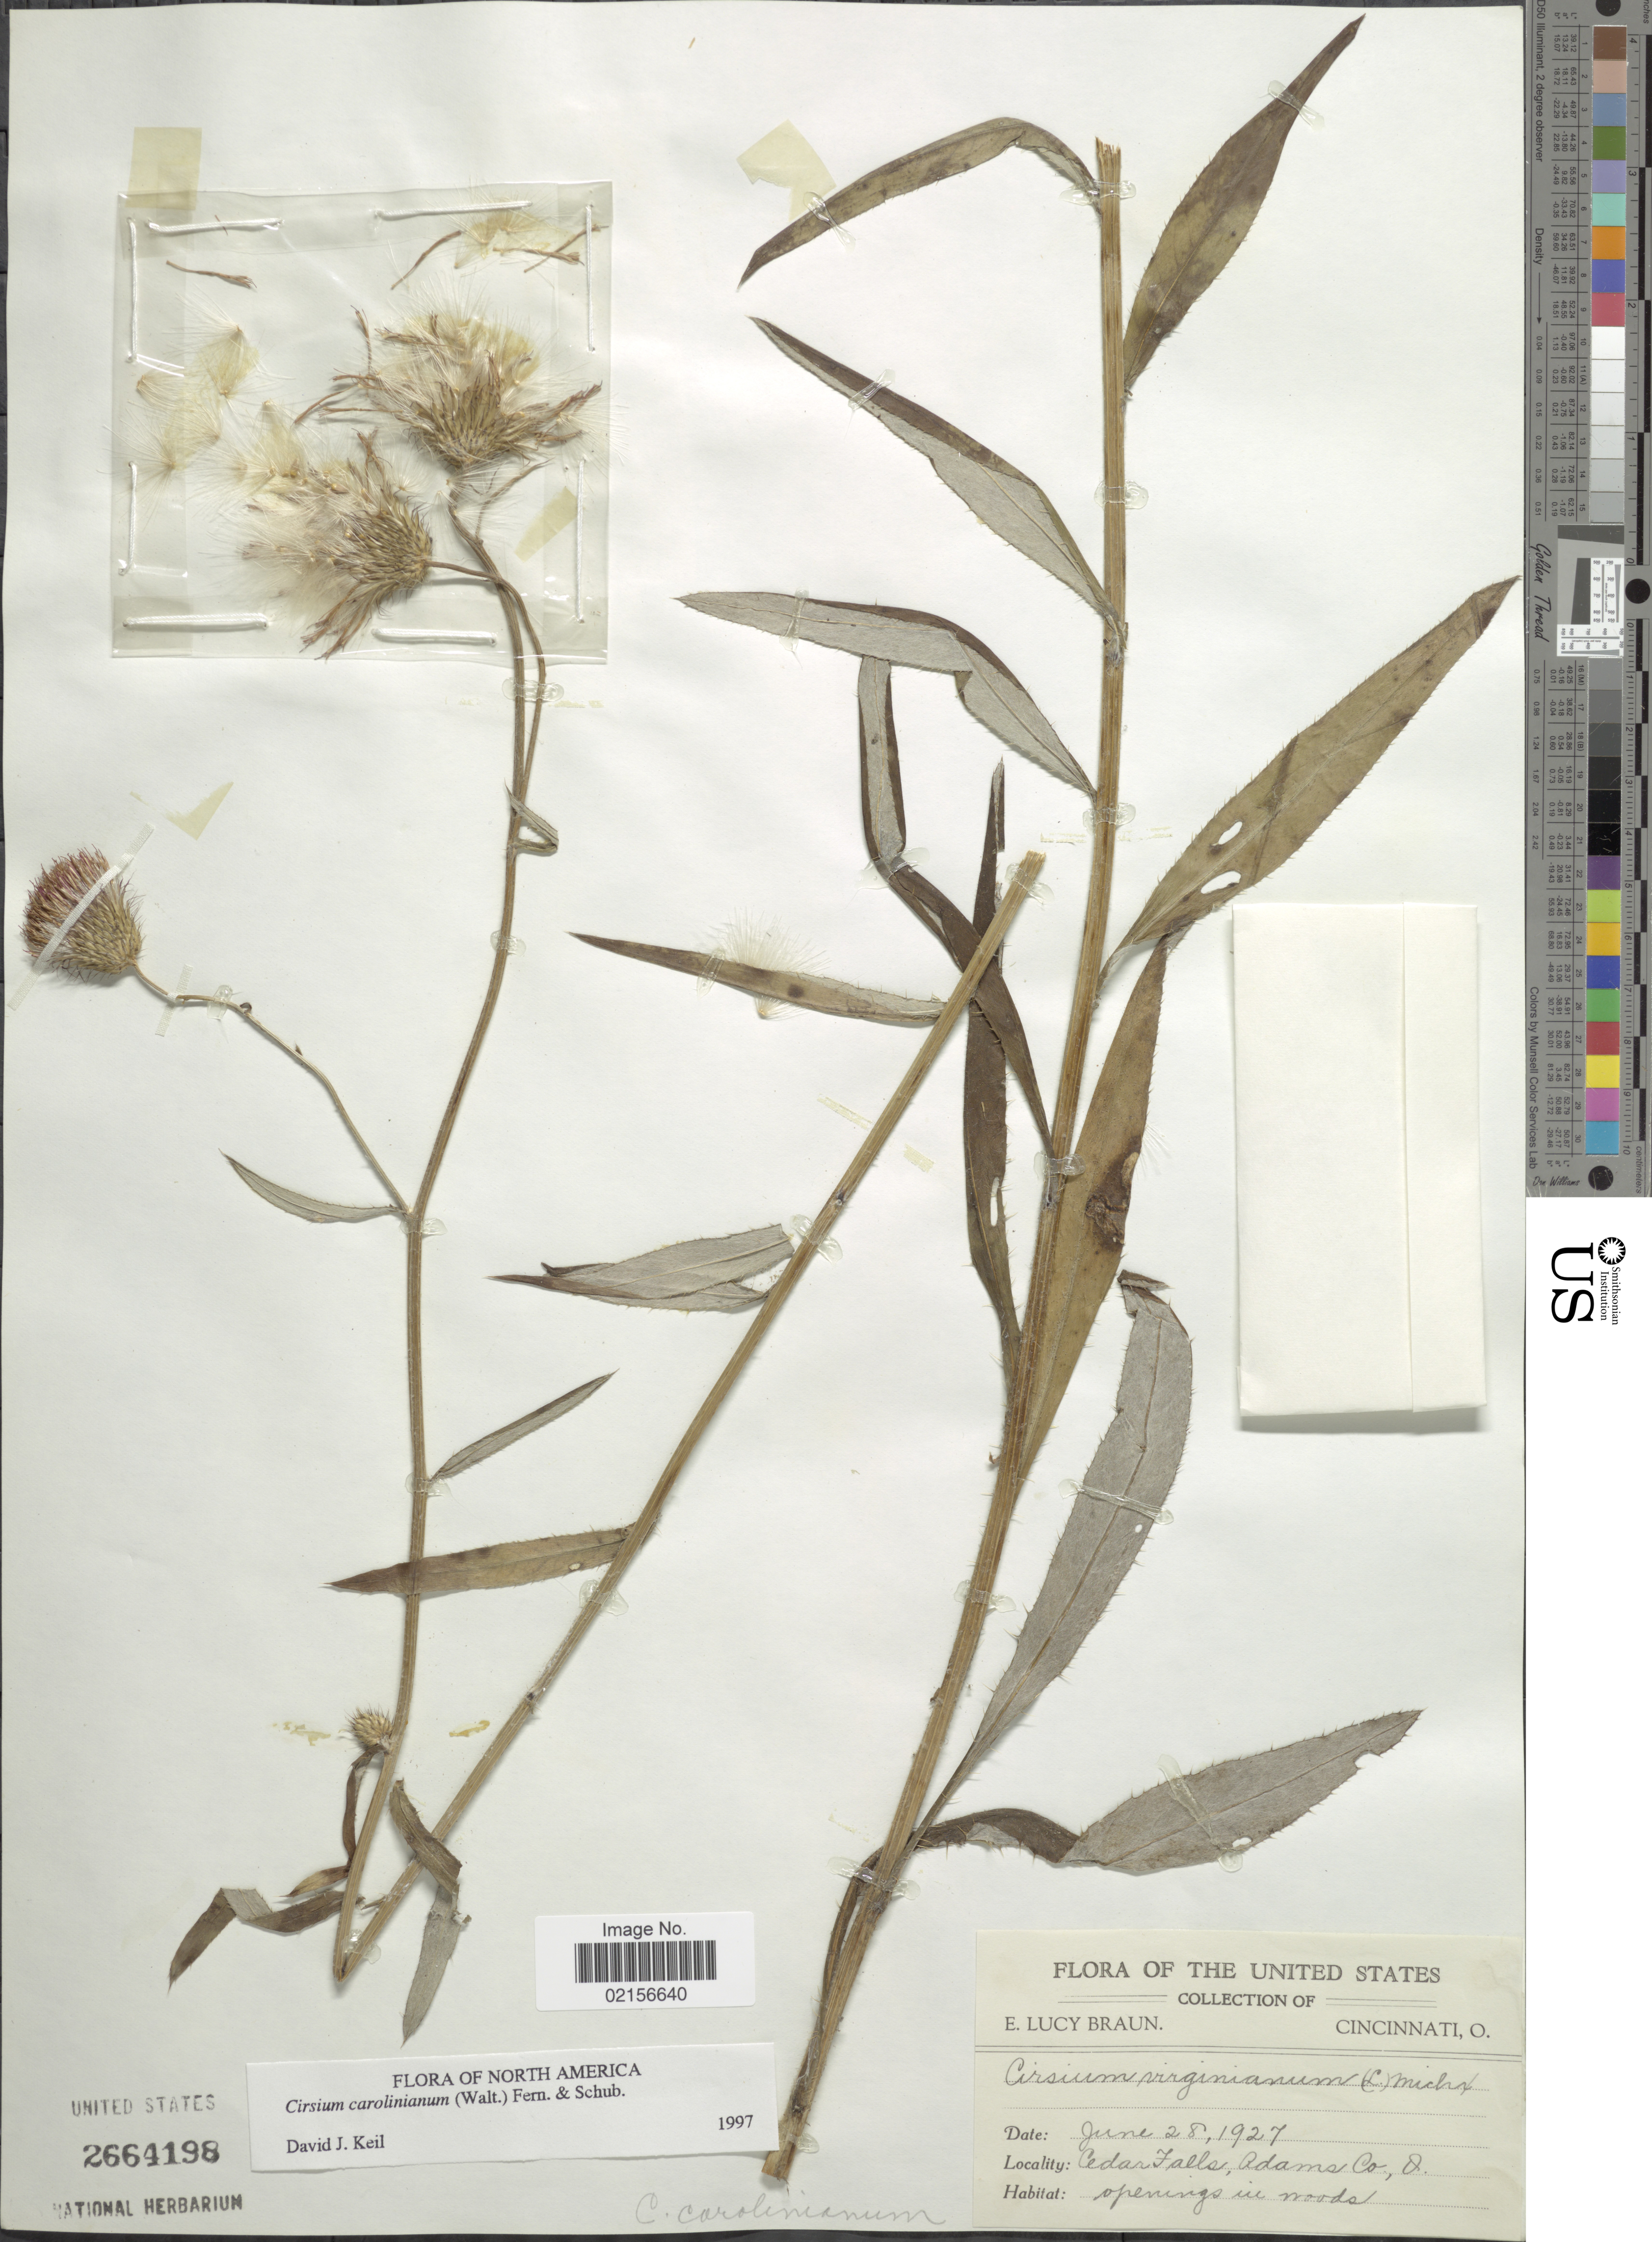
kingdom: Plantae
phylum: Tracheophyta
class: Magnoliopsida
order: Asterales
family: Asteraceae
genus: Cirsium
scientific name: Cirsium carolinianum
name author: (Walter) Fernald & Schub.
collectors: E. L. Braun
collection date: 1927-06-28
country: United States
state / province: Ohio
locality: Cedar Falls, Adams Co, openings in woods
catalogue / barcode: US 2664198